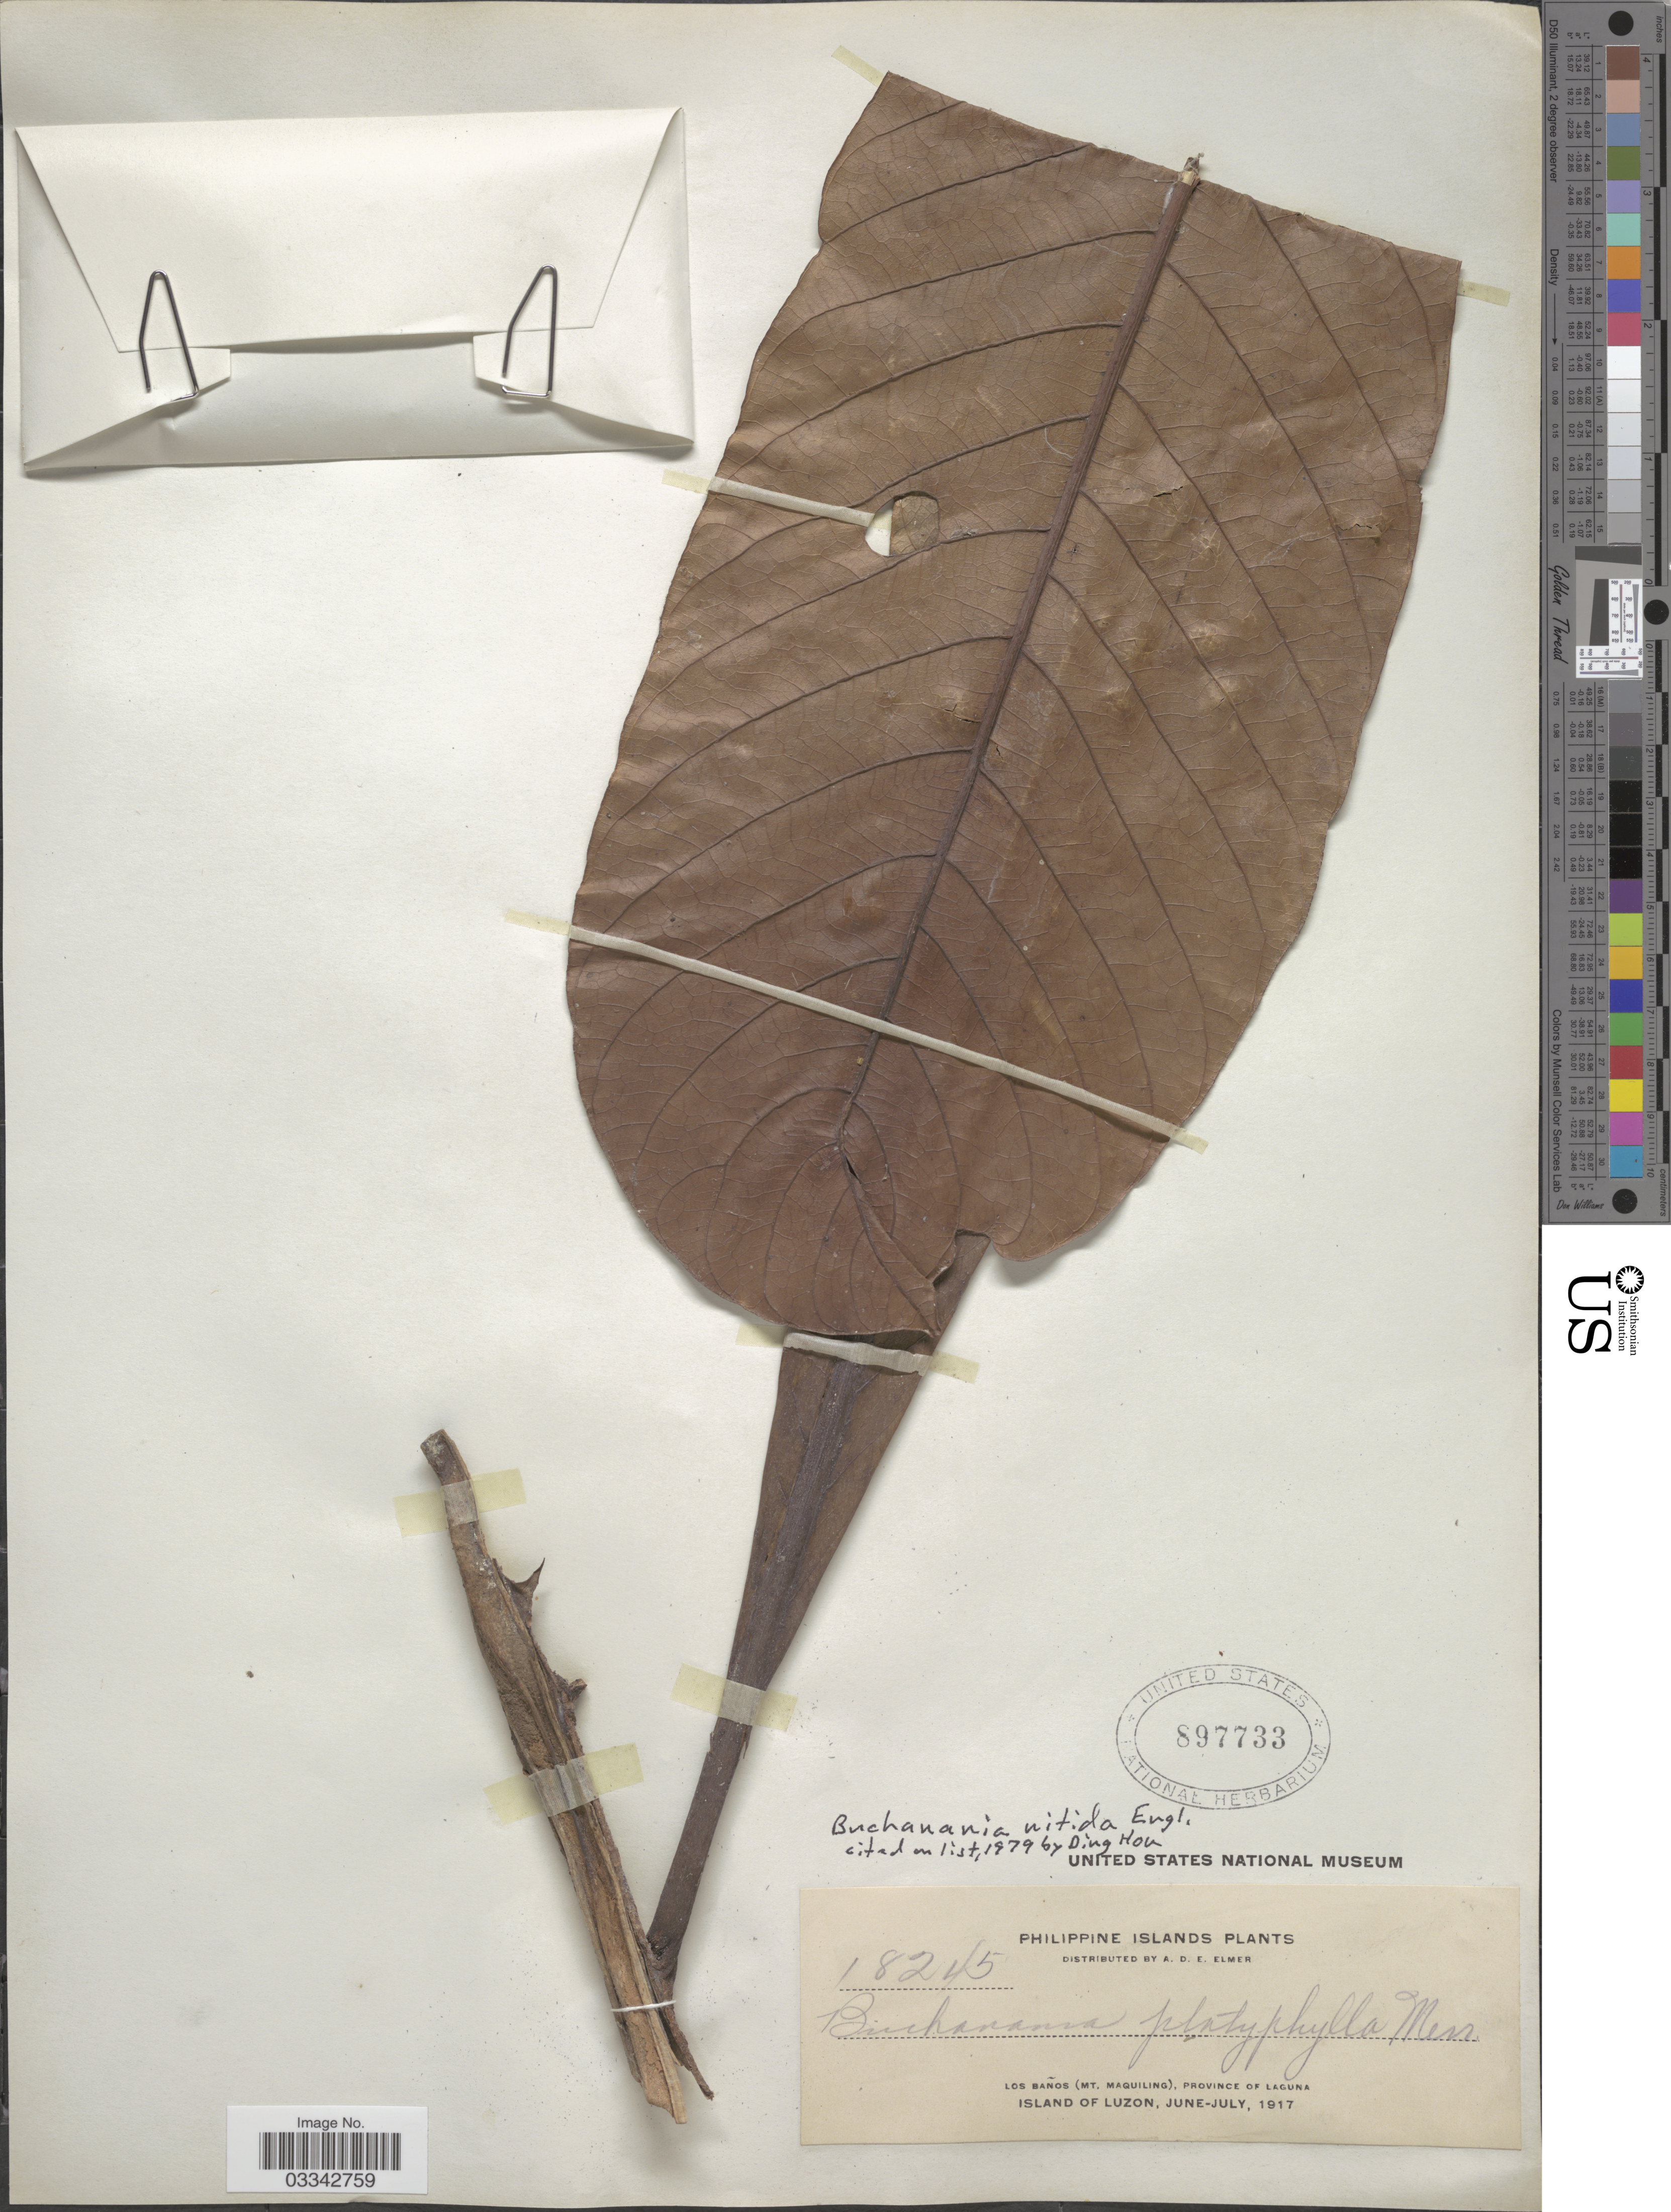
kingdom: Plantae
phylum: Tracheophyta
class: Magnoliopsida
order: Sapindales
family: Anacardiaceae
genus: Buchanania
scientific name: Buchanania nitida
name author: Engl.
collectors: A. D. E. Elmer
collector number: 18245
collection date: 1917-06/1917-07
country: Philippines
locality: Philippine Islands. Los Baños (Mt. Maquiling), province of Laguna. Island of Luzon.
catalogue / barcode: US 897733